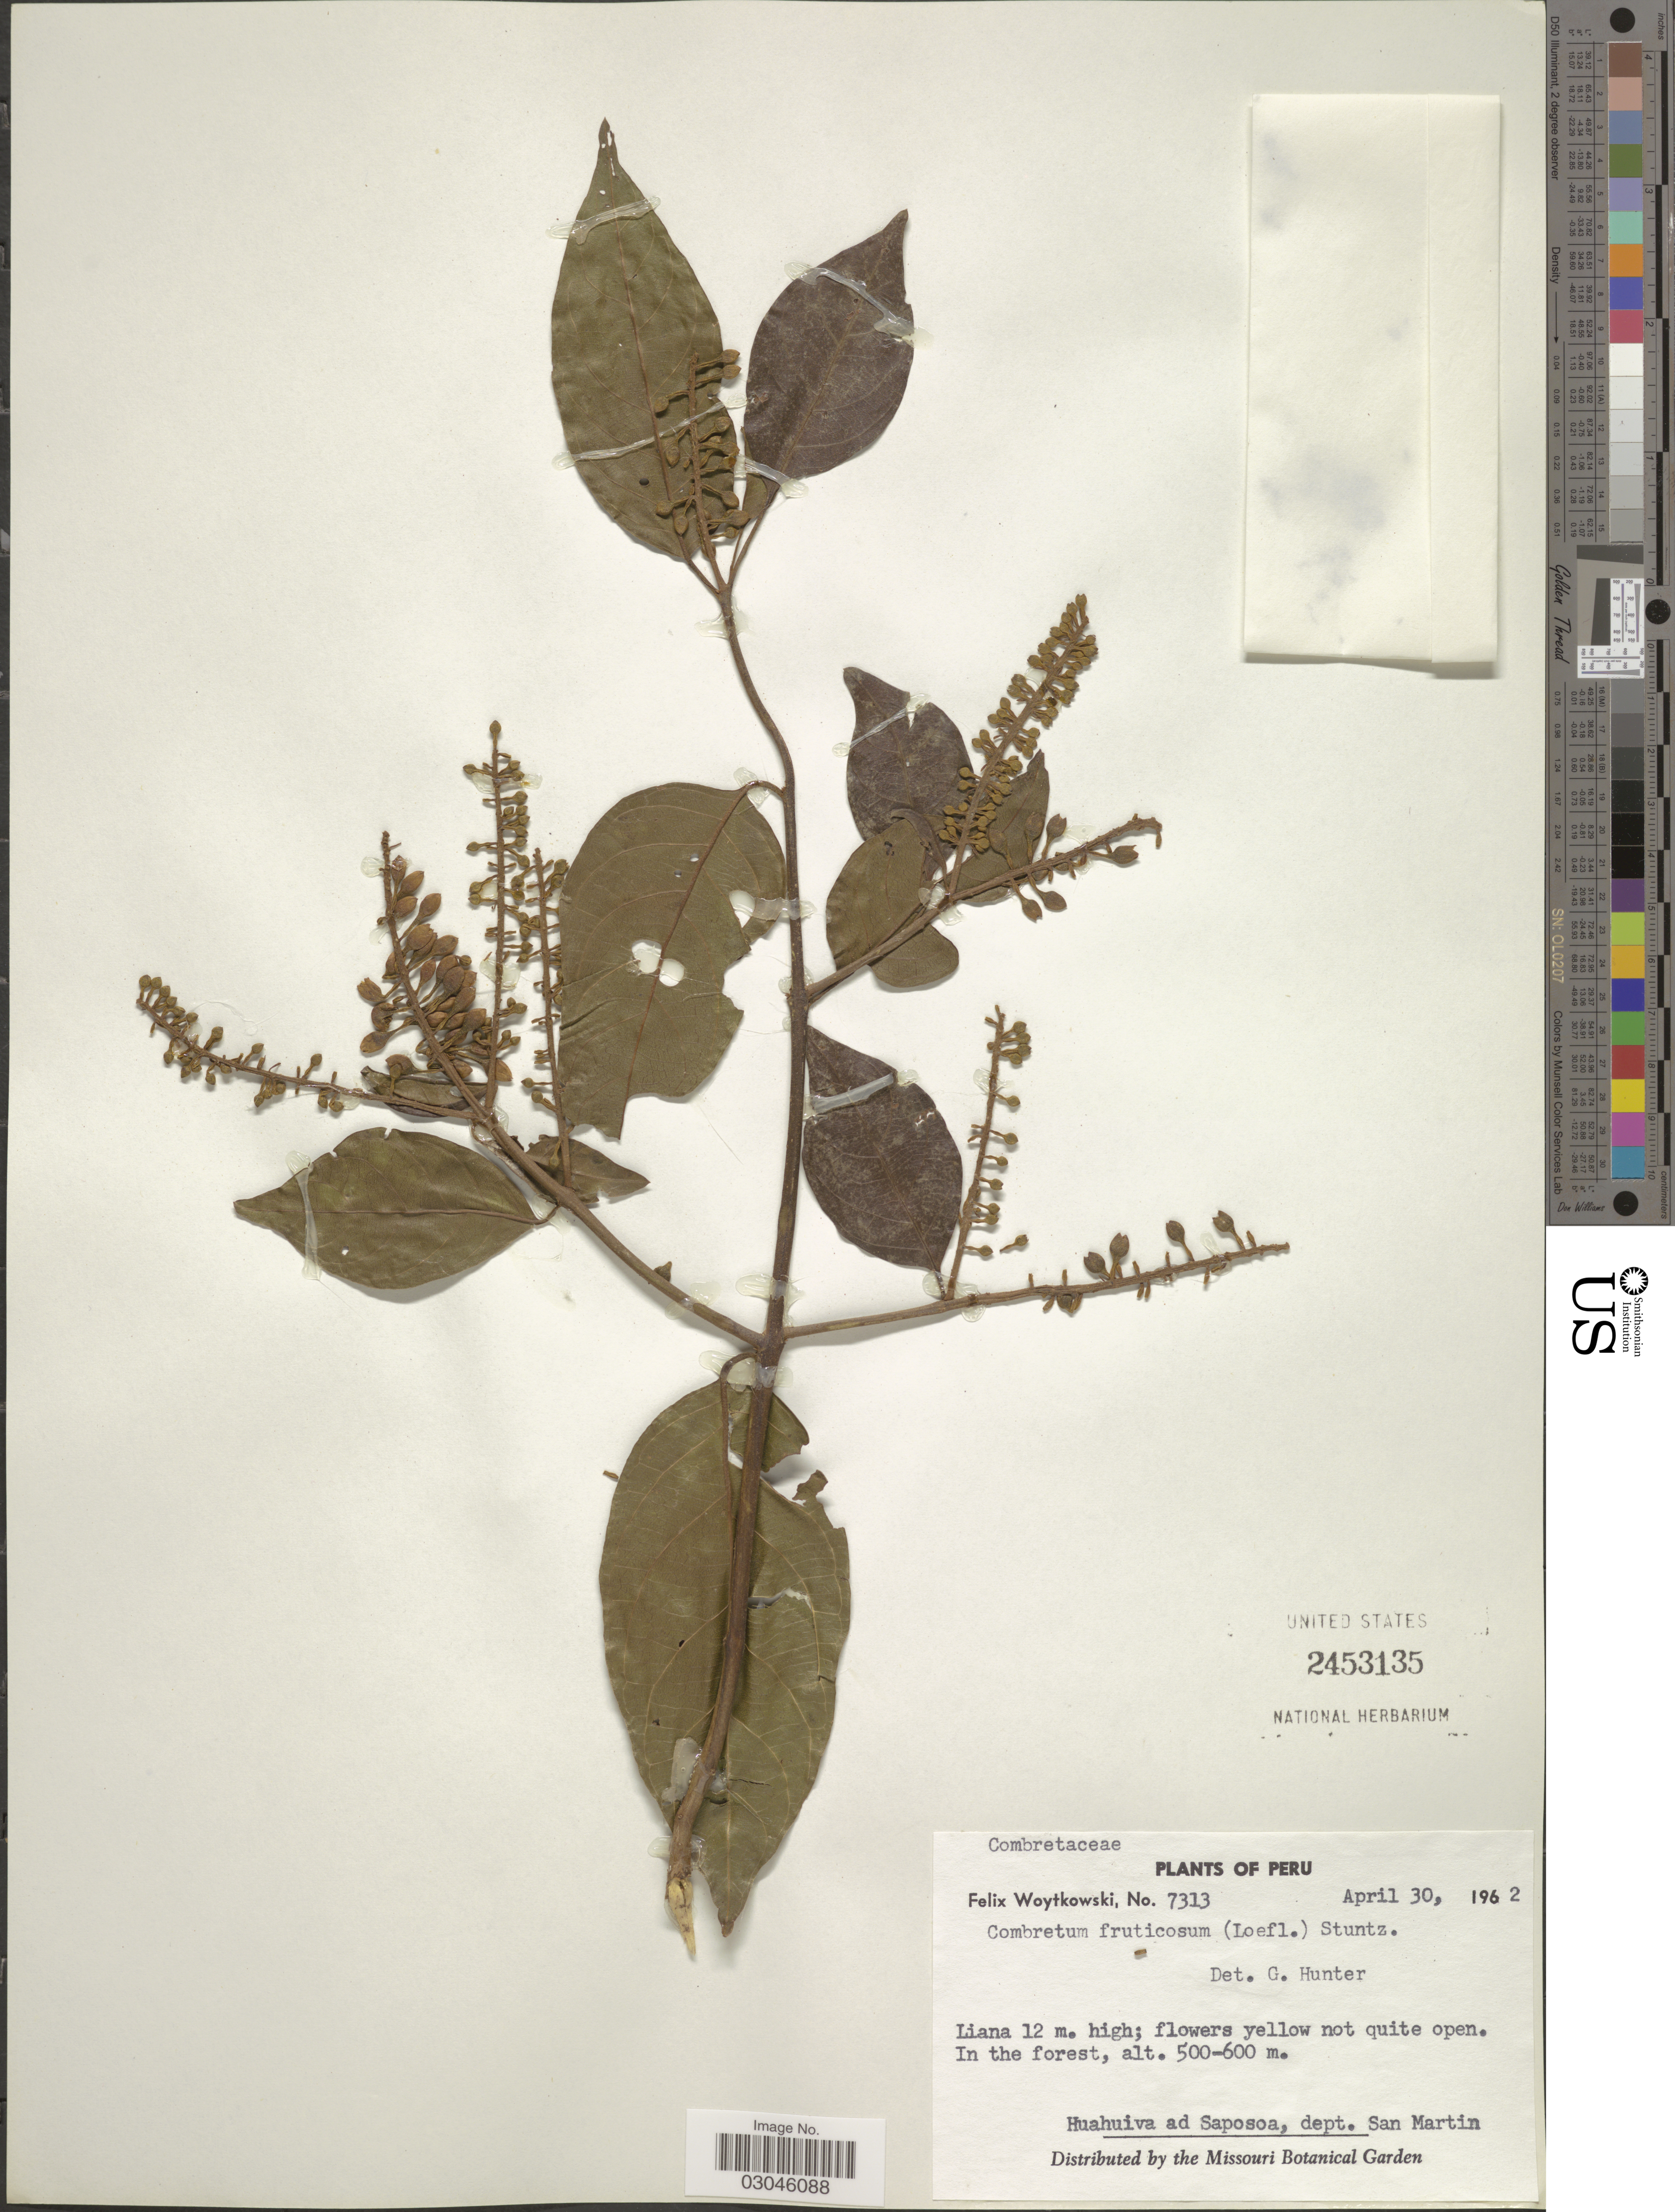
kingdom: Plantae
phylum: Tracheophyta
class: Magnoliopsida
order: Myrtales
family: Combretaceae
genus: Combretum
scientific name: Combretum fruticosum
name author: (Loefl.) Stuntz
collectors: F. Woytkowski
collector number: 7313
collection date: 1962-04-30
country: Peru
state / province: San Martín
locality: Huahuiva ad Saposoa, dept. San Martin.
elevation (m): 500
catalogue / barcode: US 2453135